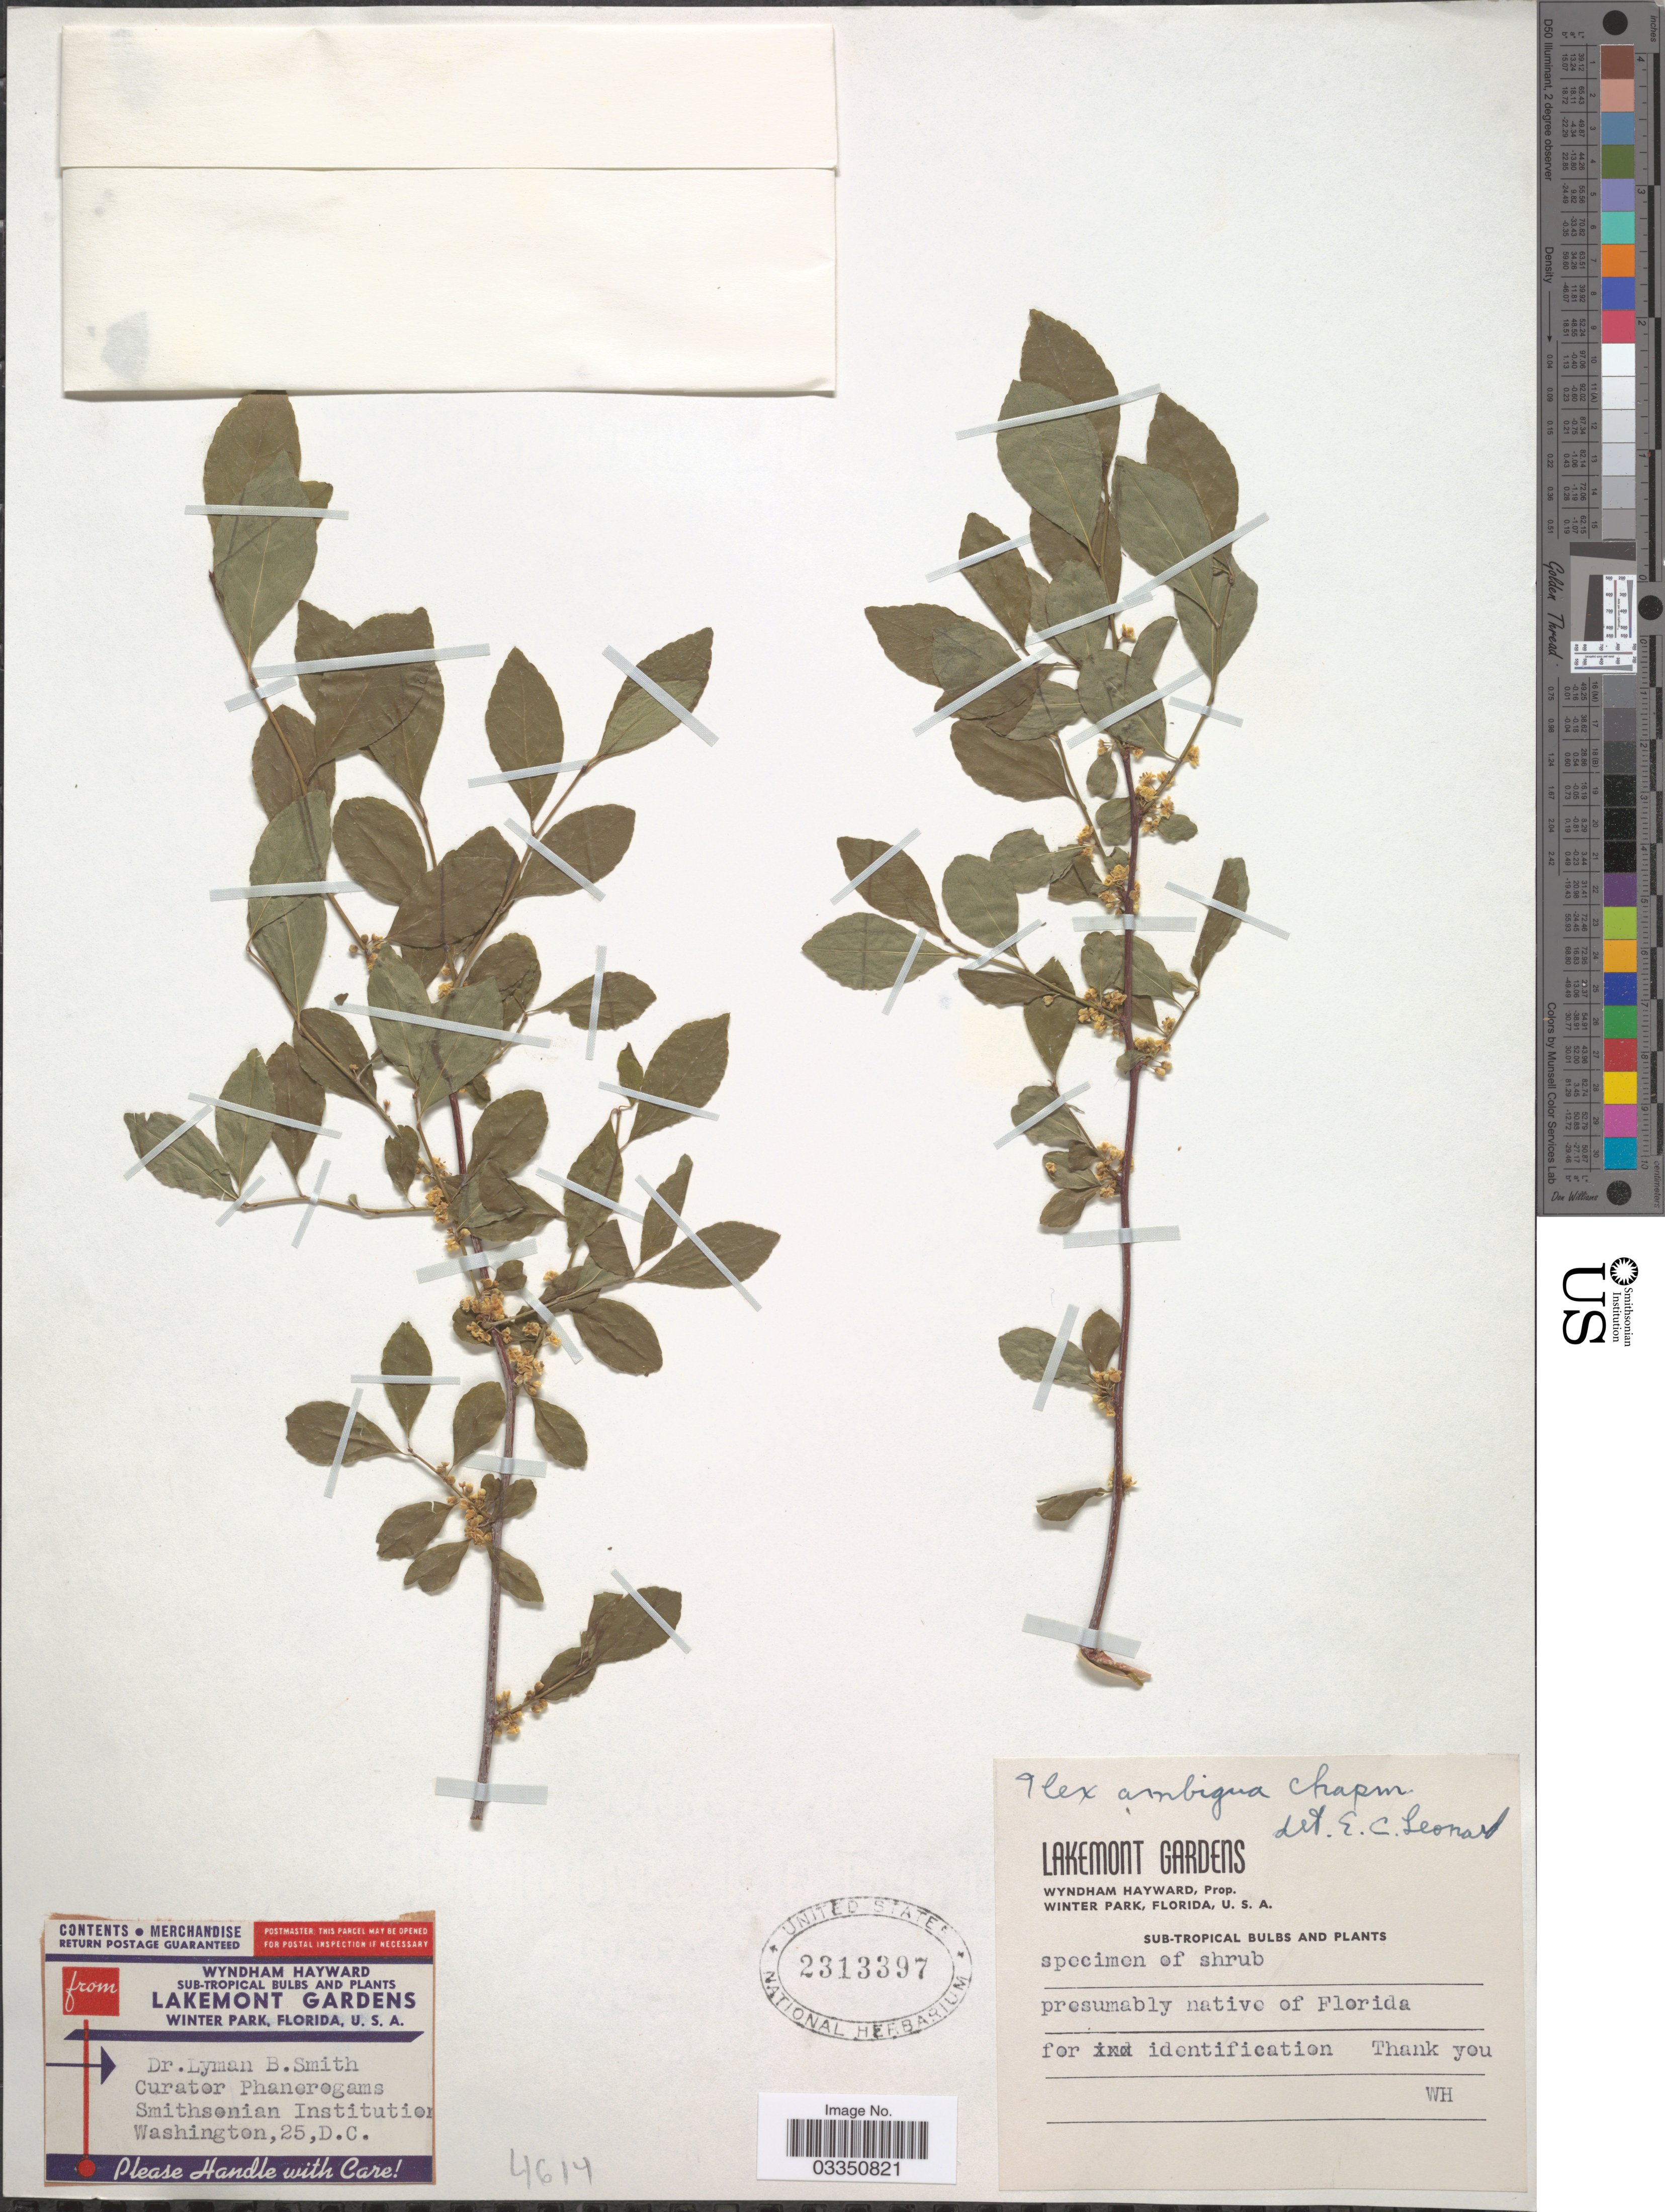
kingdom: Plantae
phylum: Tracheophyta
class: Magnoliopsida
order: Aquifoliales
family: Aquifoliaceae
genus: Ilex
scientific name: Ilex ambigua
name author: Chapm.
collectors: L. Smith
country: United States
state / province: Washington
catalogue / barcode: US 2313397